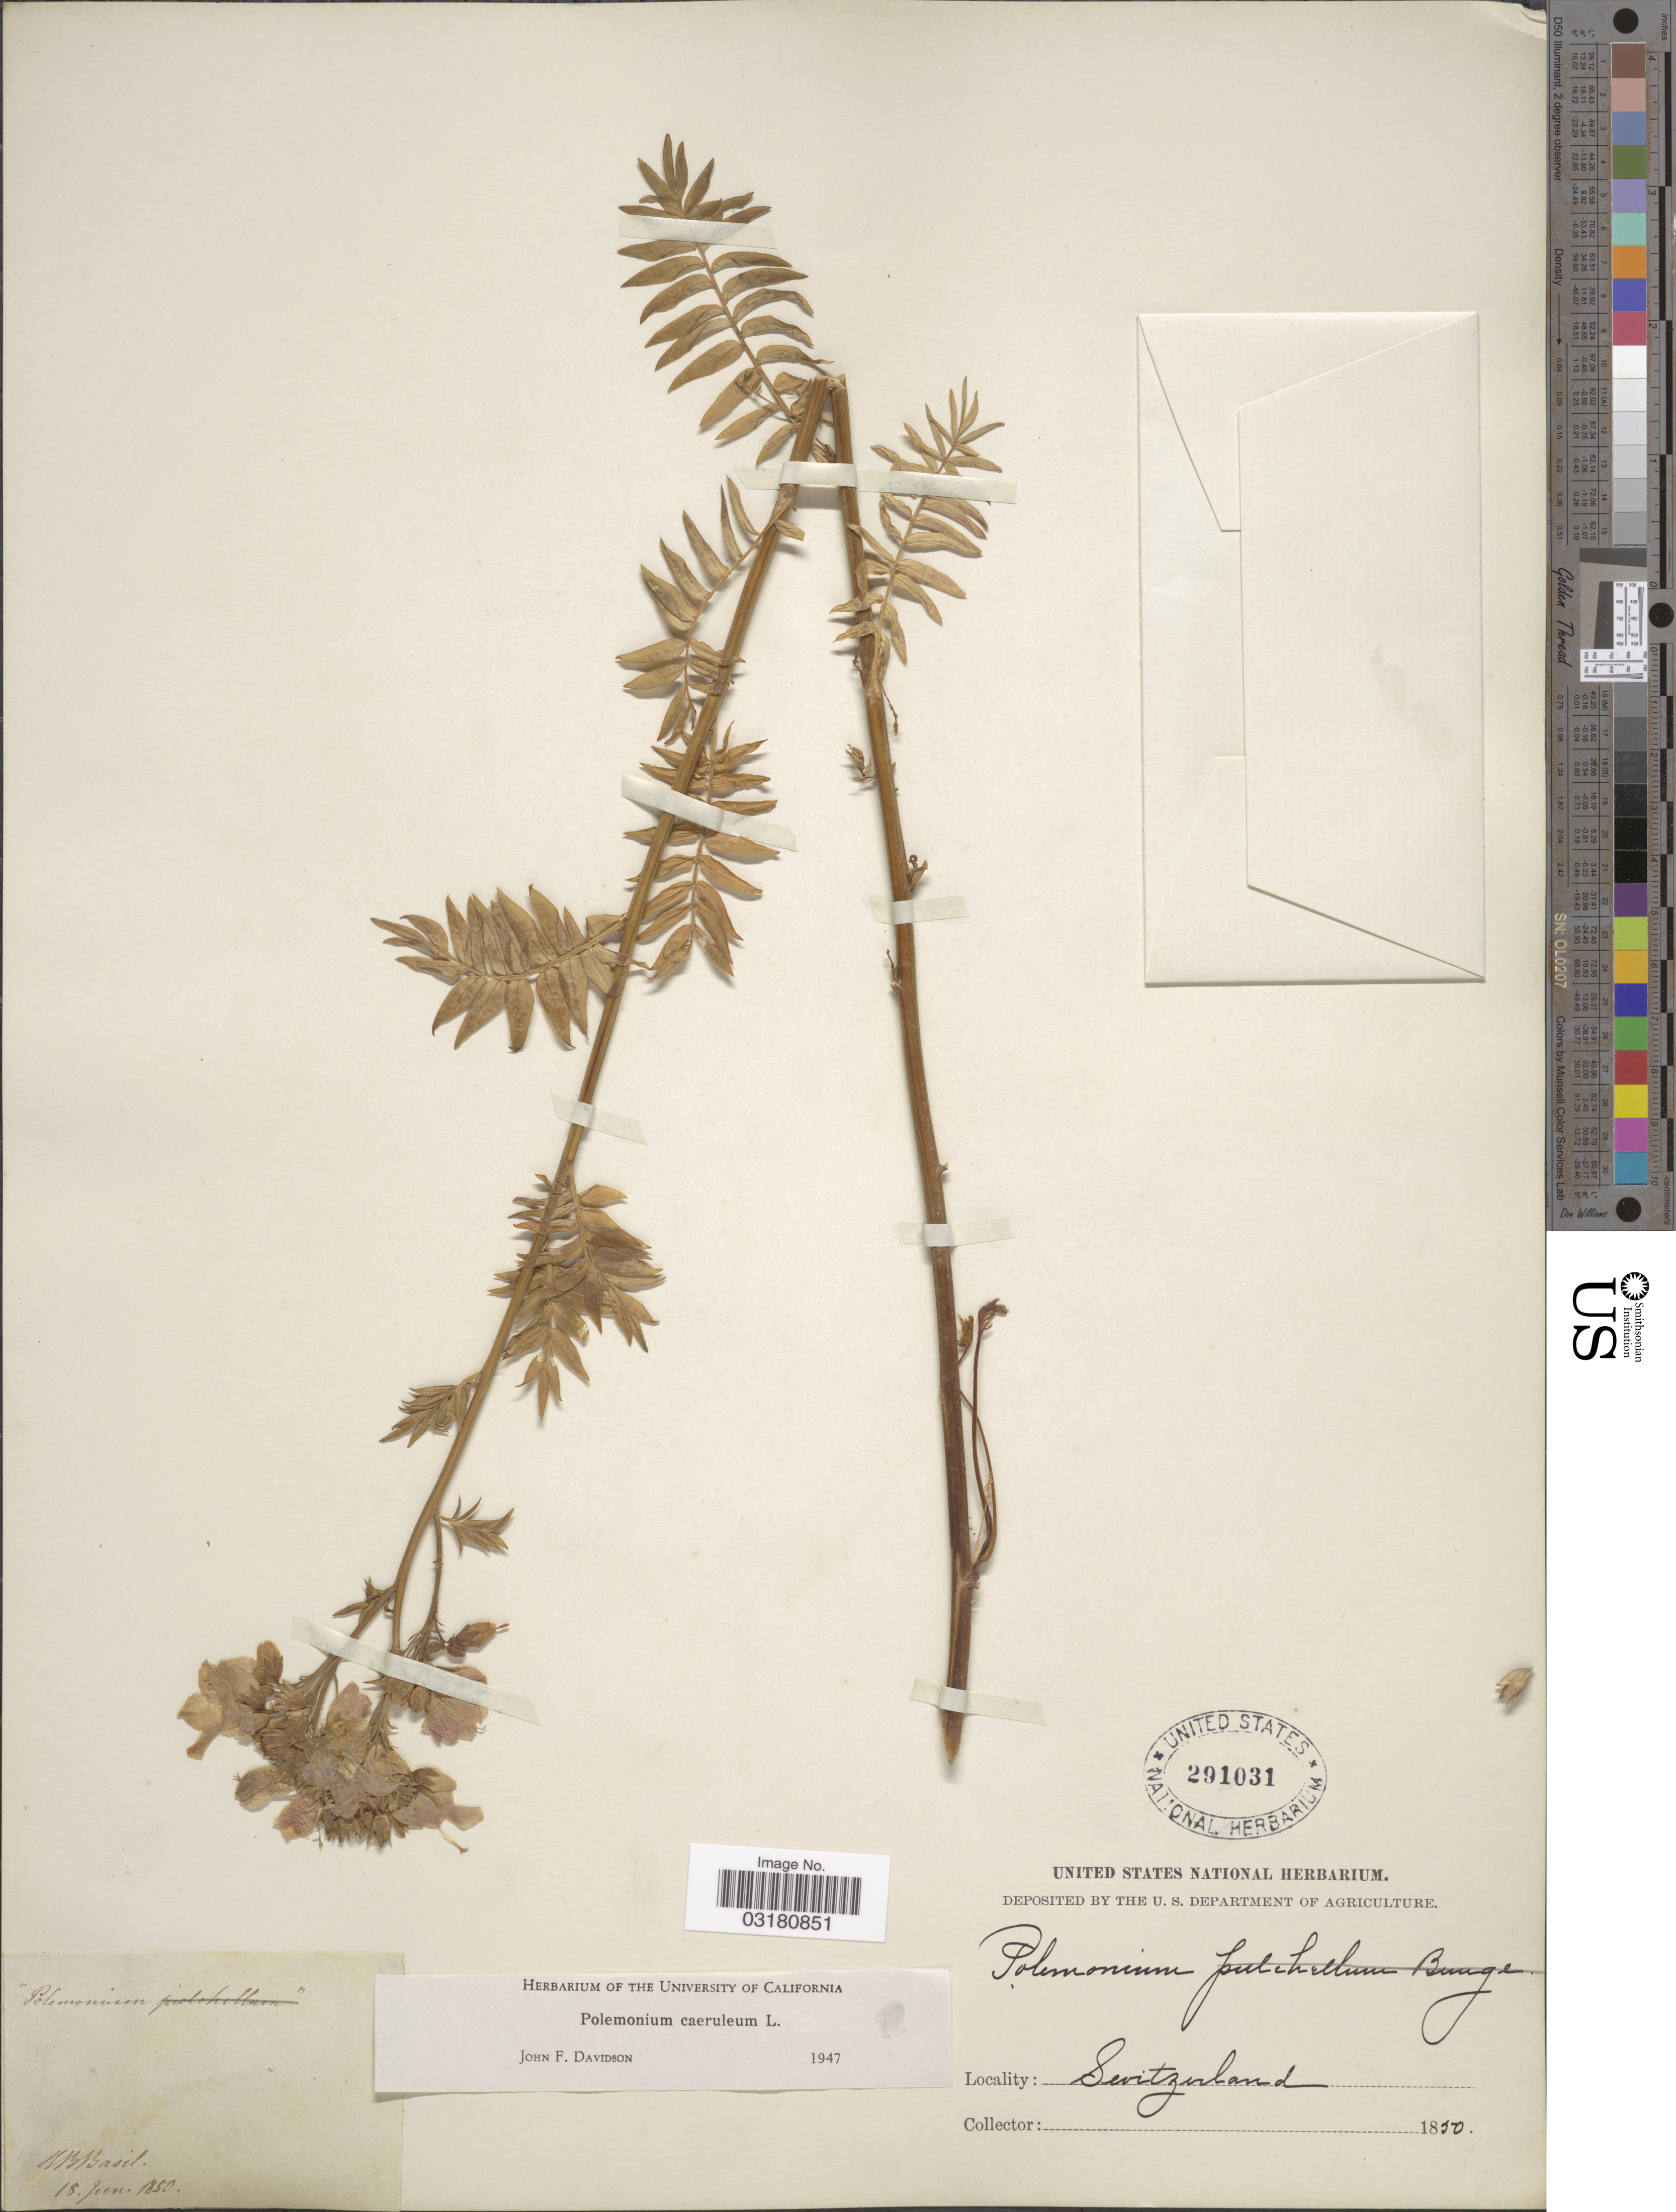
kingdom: Plantae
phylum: Tracheophyta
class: Magnoliopsida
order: Ericales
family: Polemoniaceae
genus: Polemonium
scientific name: Polemonium caeruleum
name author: L.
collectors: ex herb. United States National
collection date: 1850-06-18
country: Switzerland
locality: HB Basil.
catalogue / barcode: US 291031